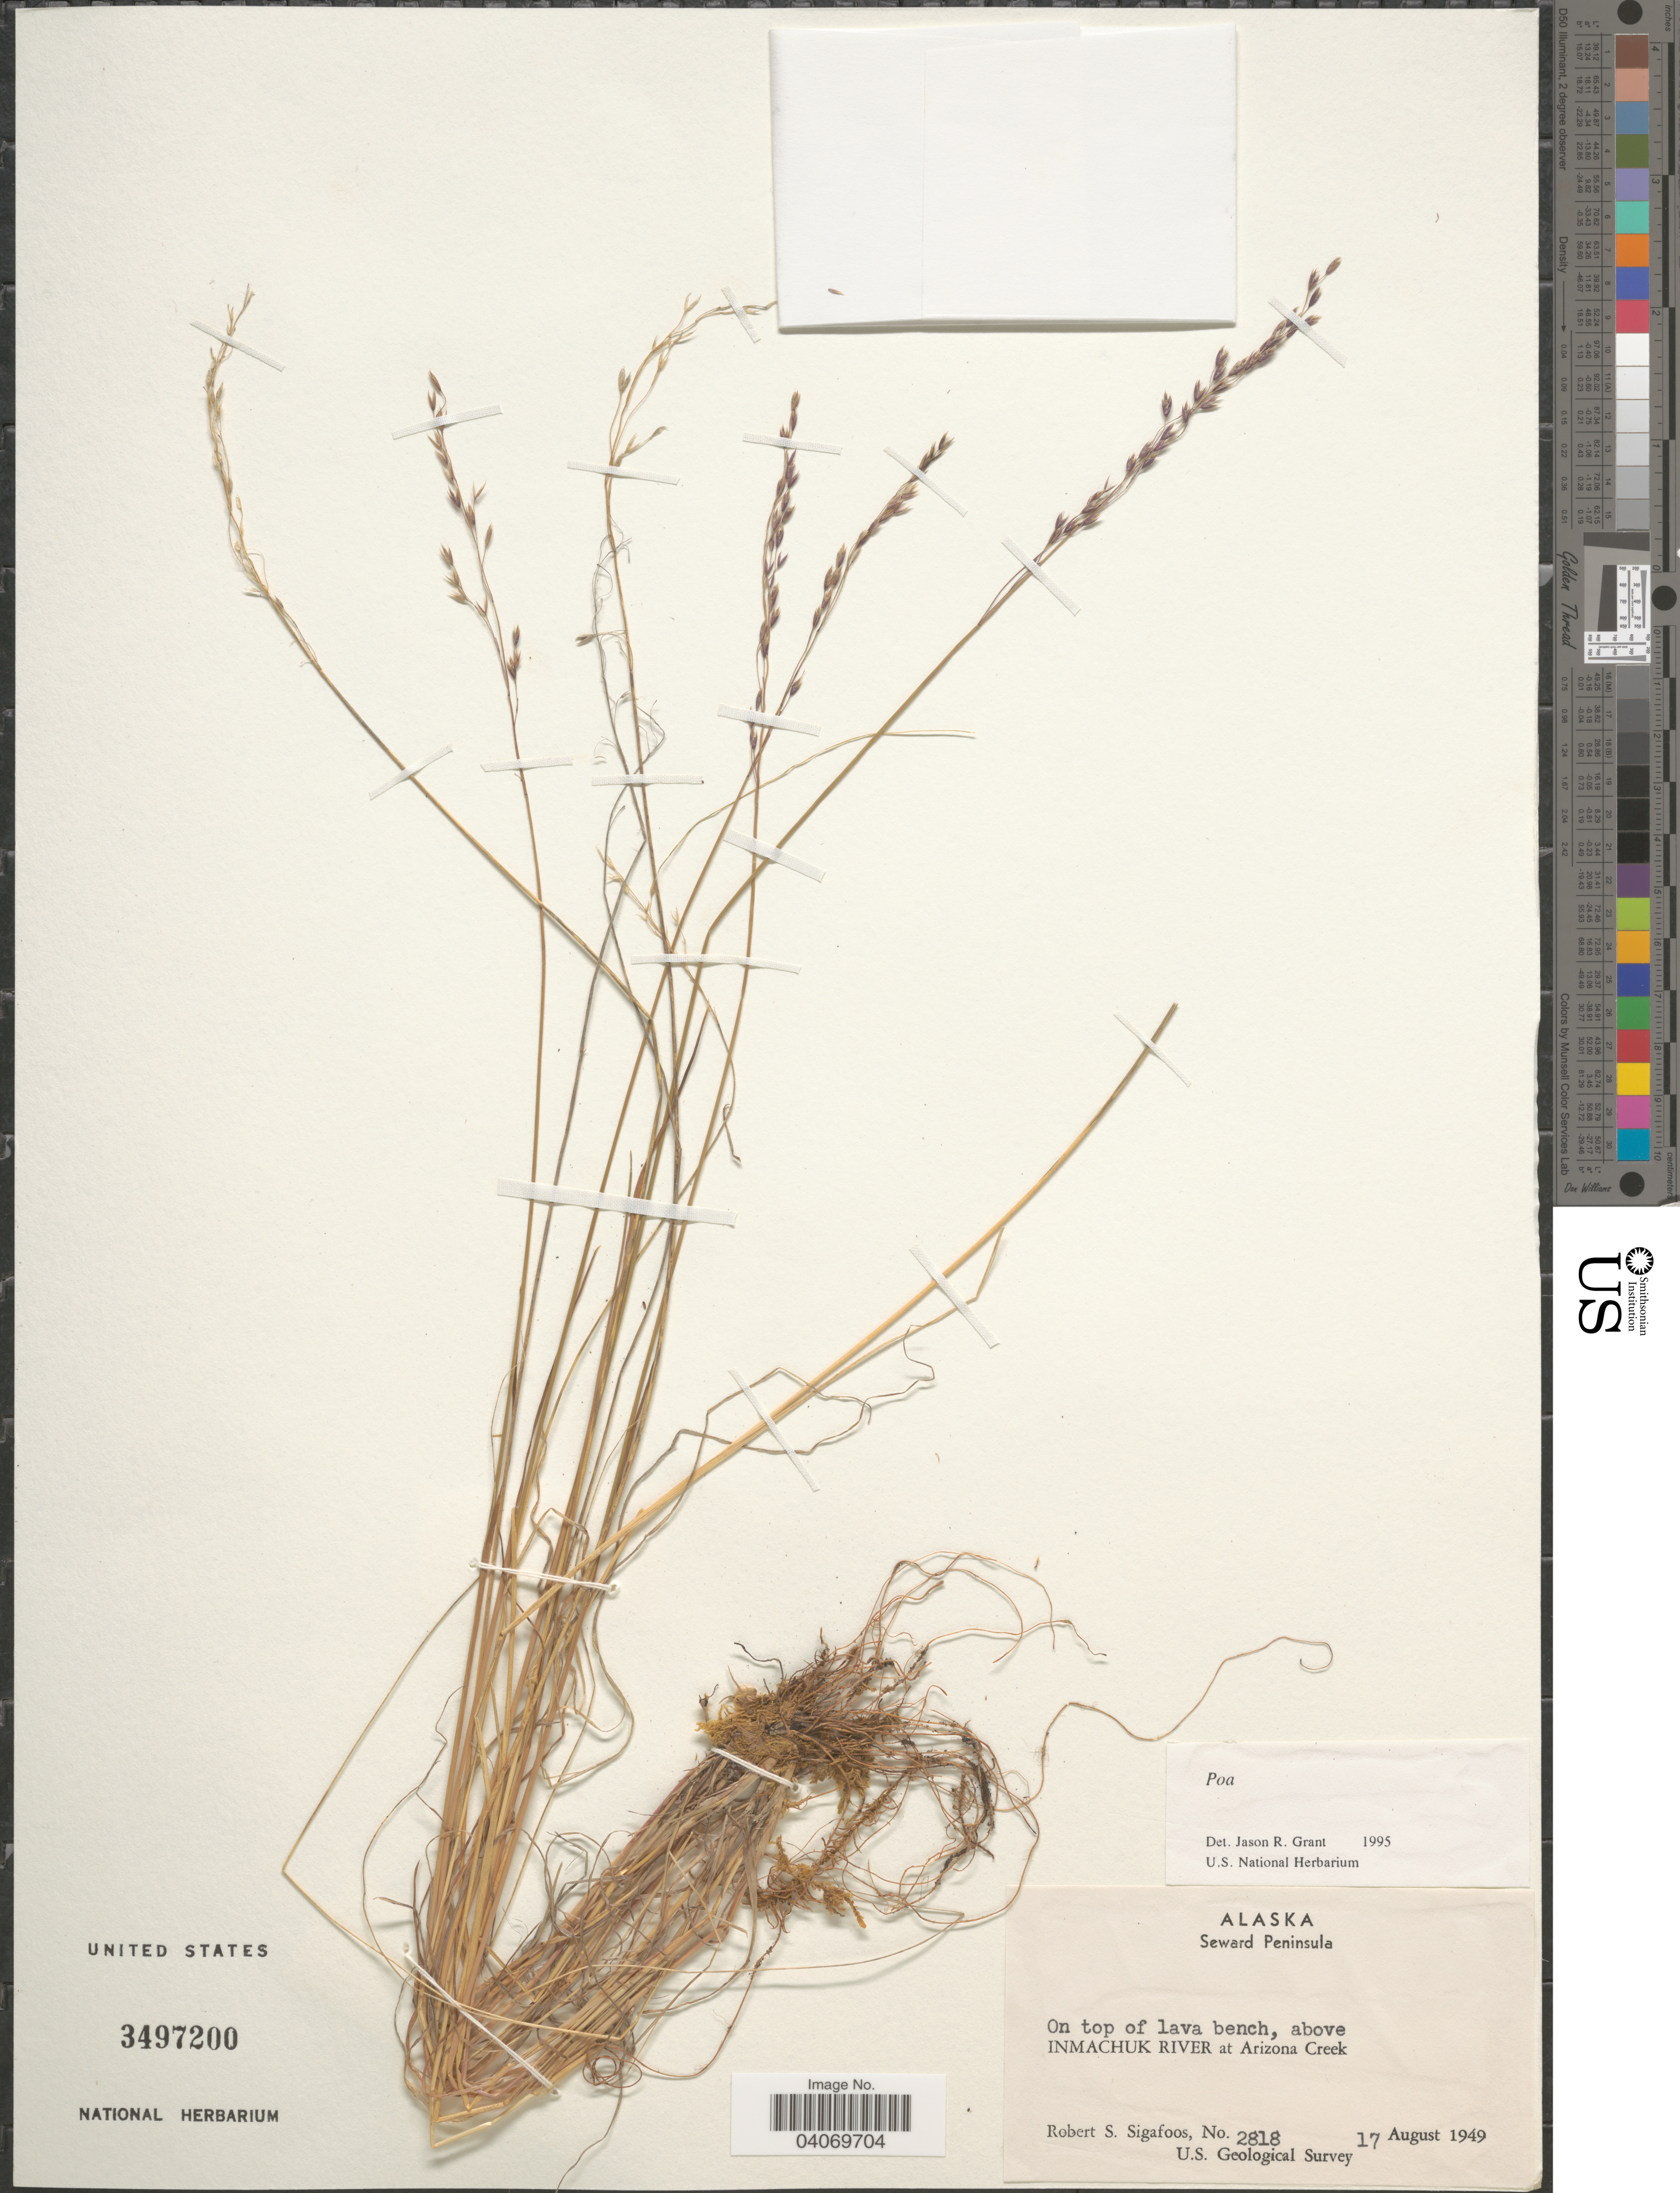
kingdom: Plantae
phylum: Tracheophyta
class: Liliopsida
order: Poales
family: Poaceae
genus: Poa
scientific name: Poa sp.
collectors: R. Sigafoos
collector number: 2818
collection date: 1949-08-17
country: United States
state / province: Alaska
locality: Seward Peninsula. On top of lava bench, above Inmachuk River at Arizona Creek. U.S. Geological Survey.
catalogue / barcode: US 3497200